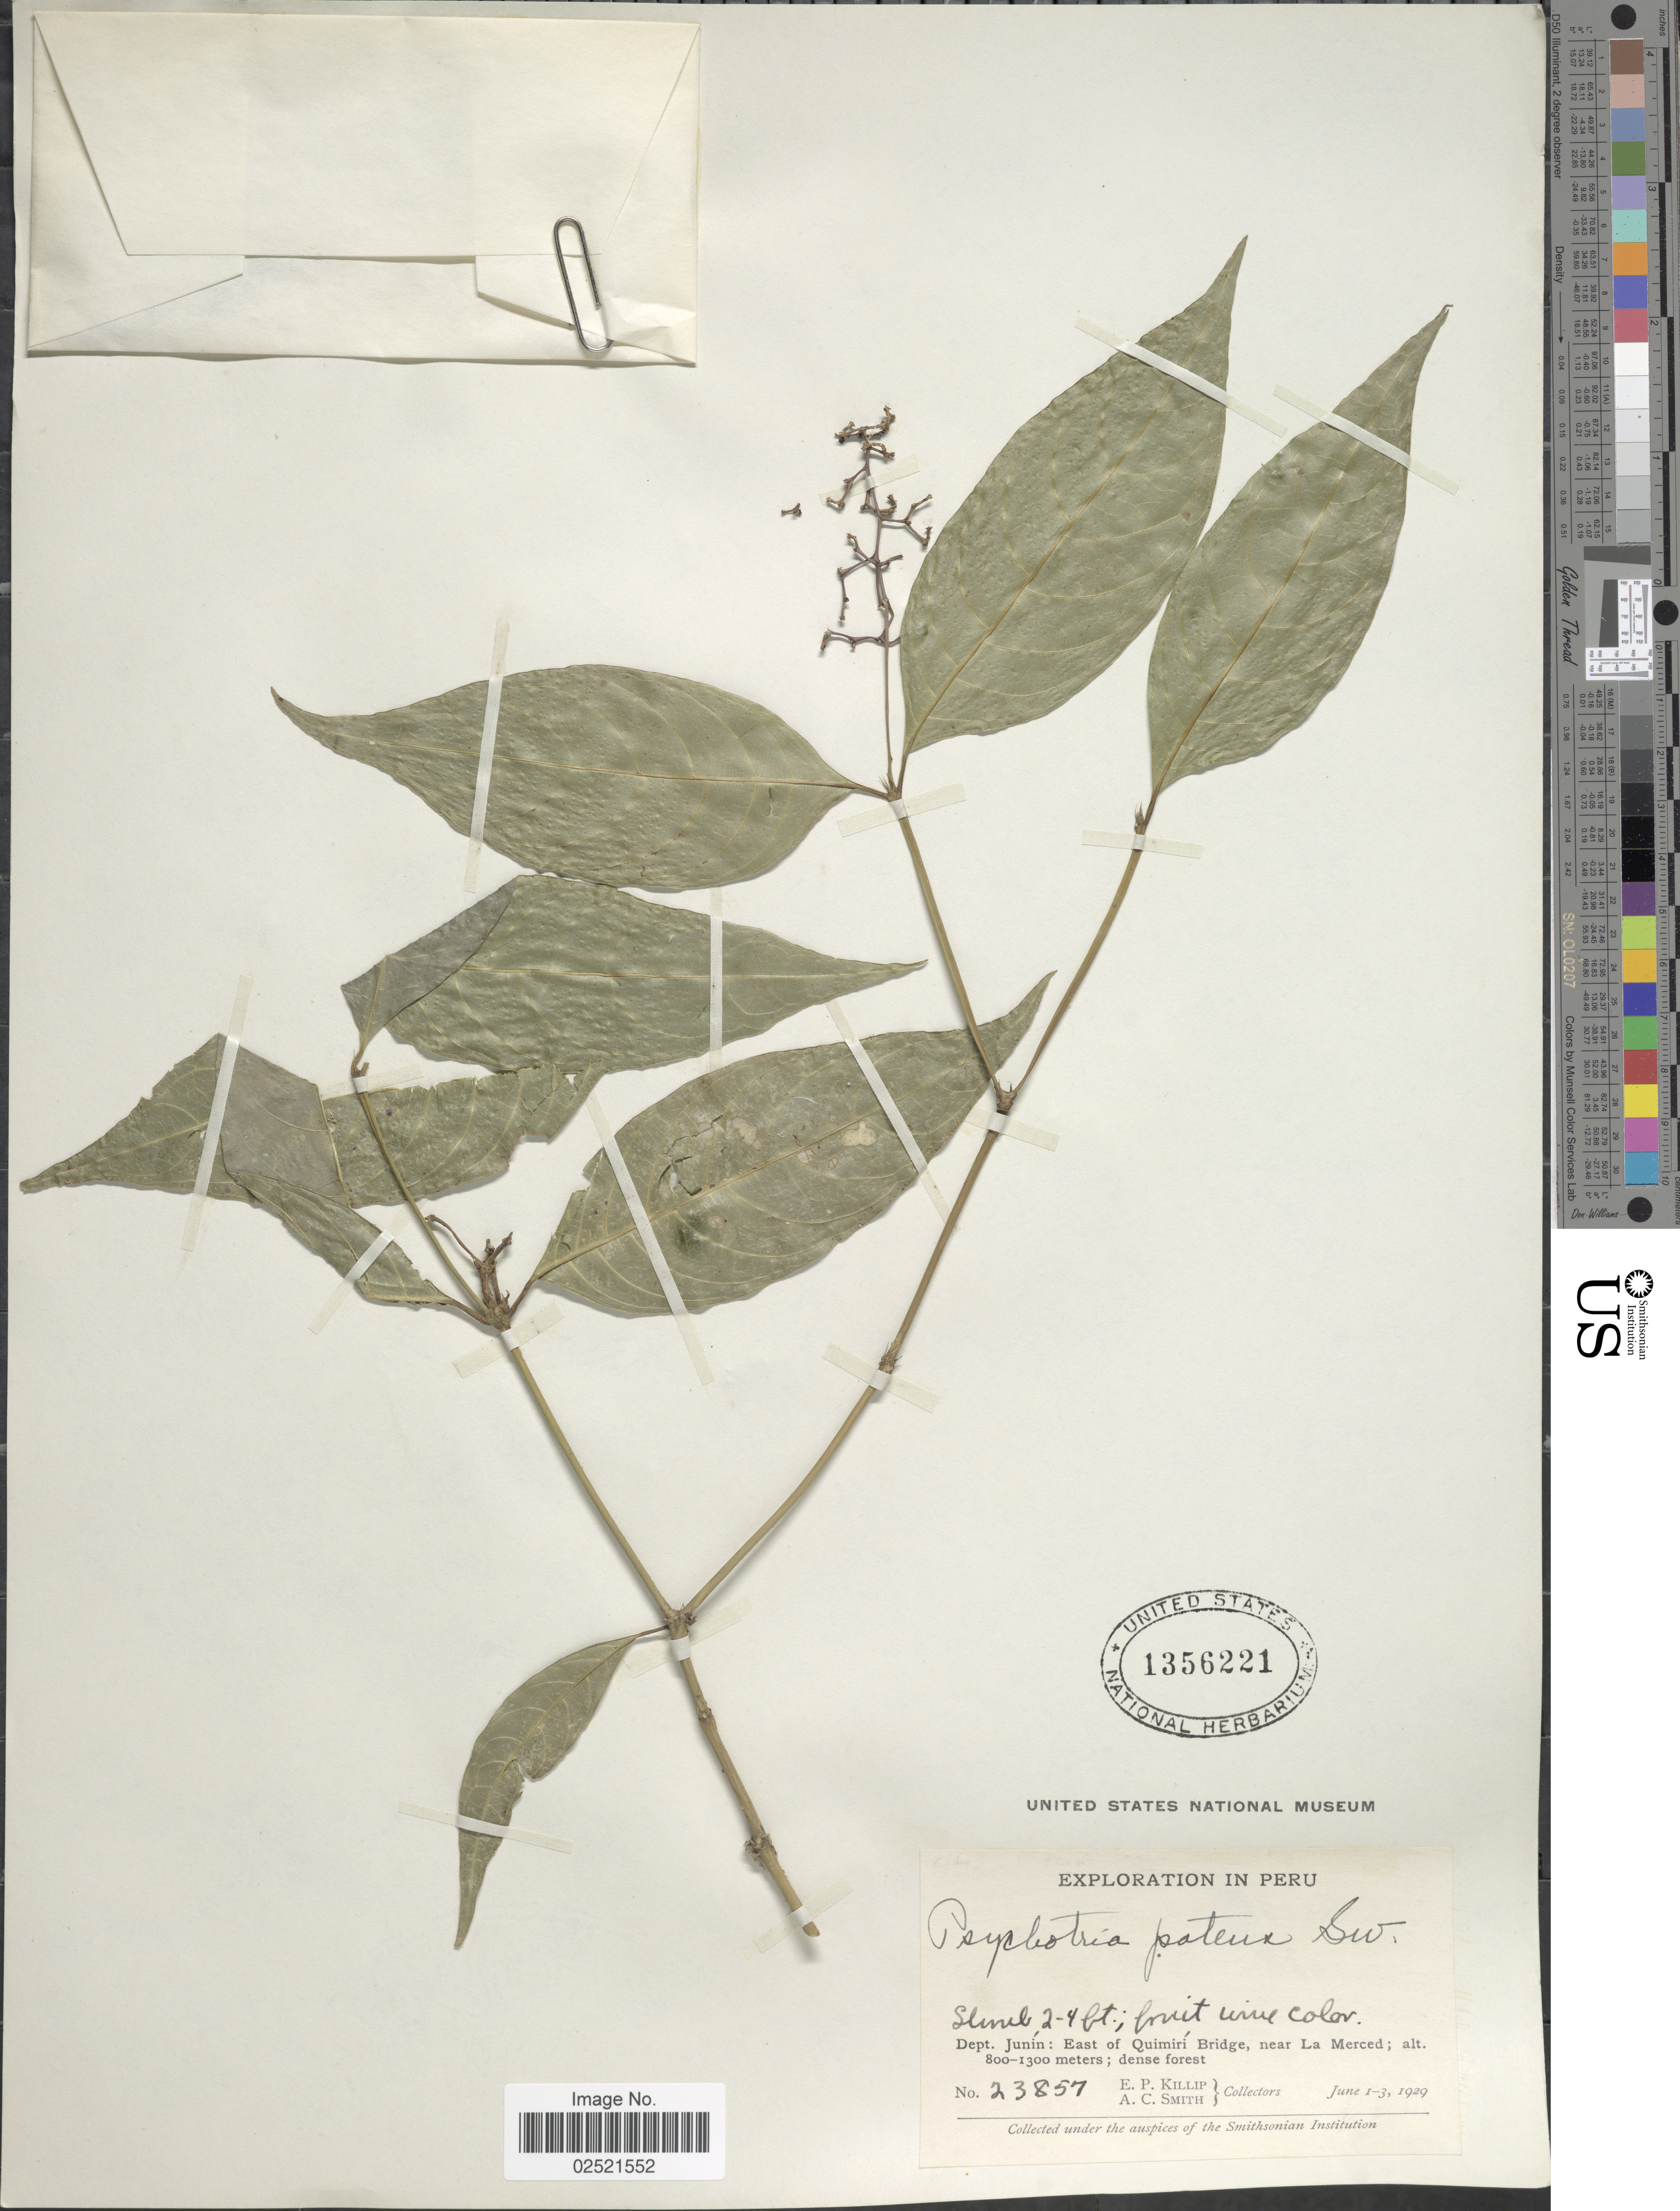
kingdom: Plantae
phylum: Tracheophyta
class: Magnoliopsida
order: Gentianales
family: Rubiaceae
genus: Psychotria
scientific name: Psychotria patens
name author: Sw.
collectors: E. P. Killip & A. C. Smith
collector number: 23857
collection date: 1929-06-01/1929-06-03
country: Peru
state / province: Junín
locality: East of Quimiri Bridge, near La Merced.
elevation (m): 800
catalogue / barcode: US 1356221